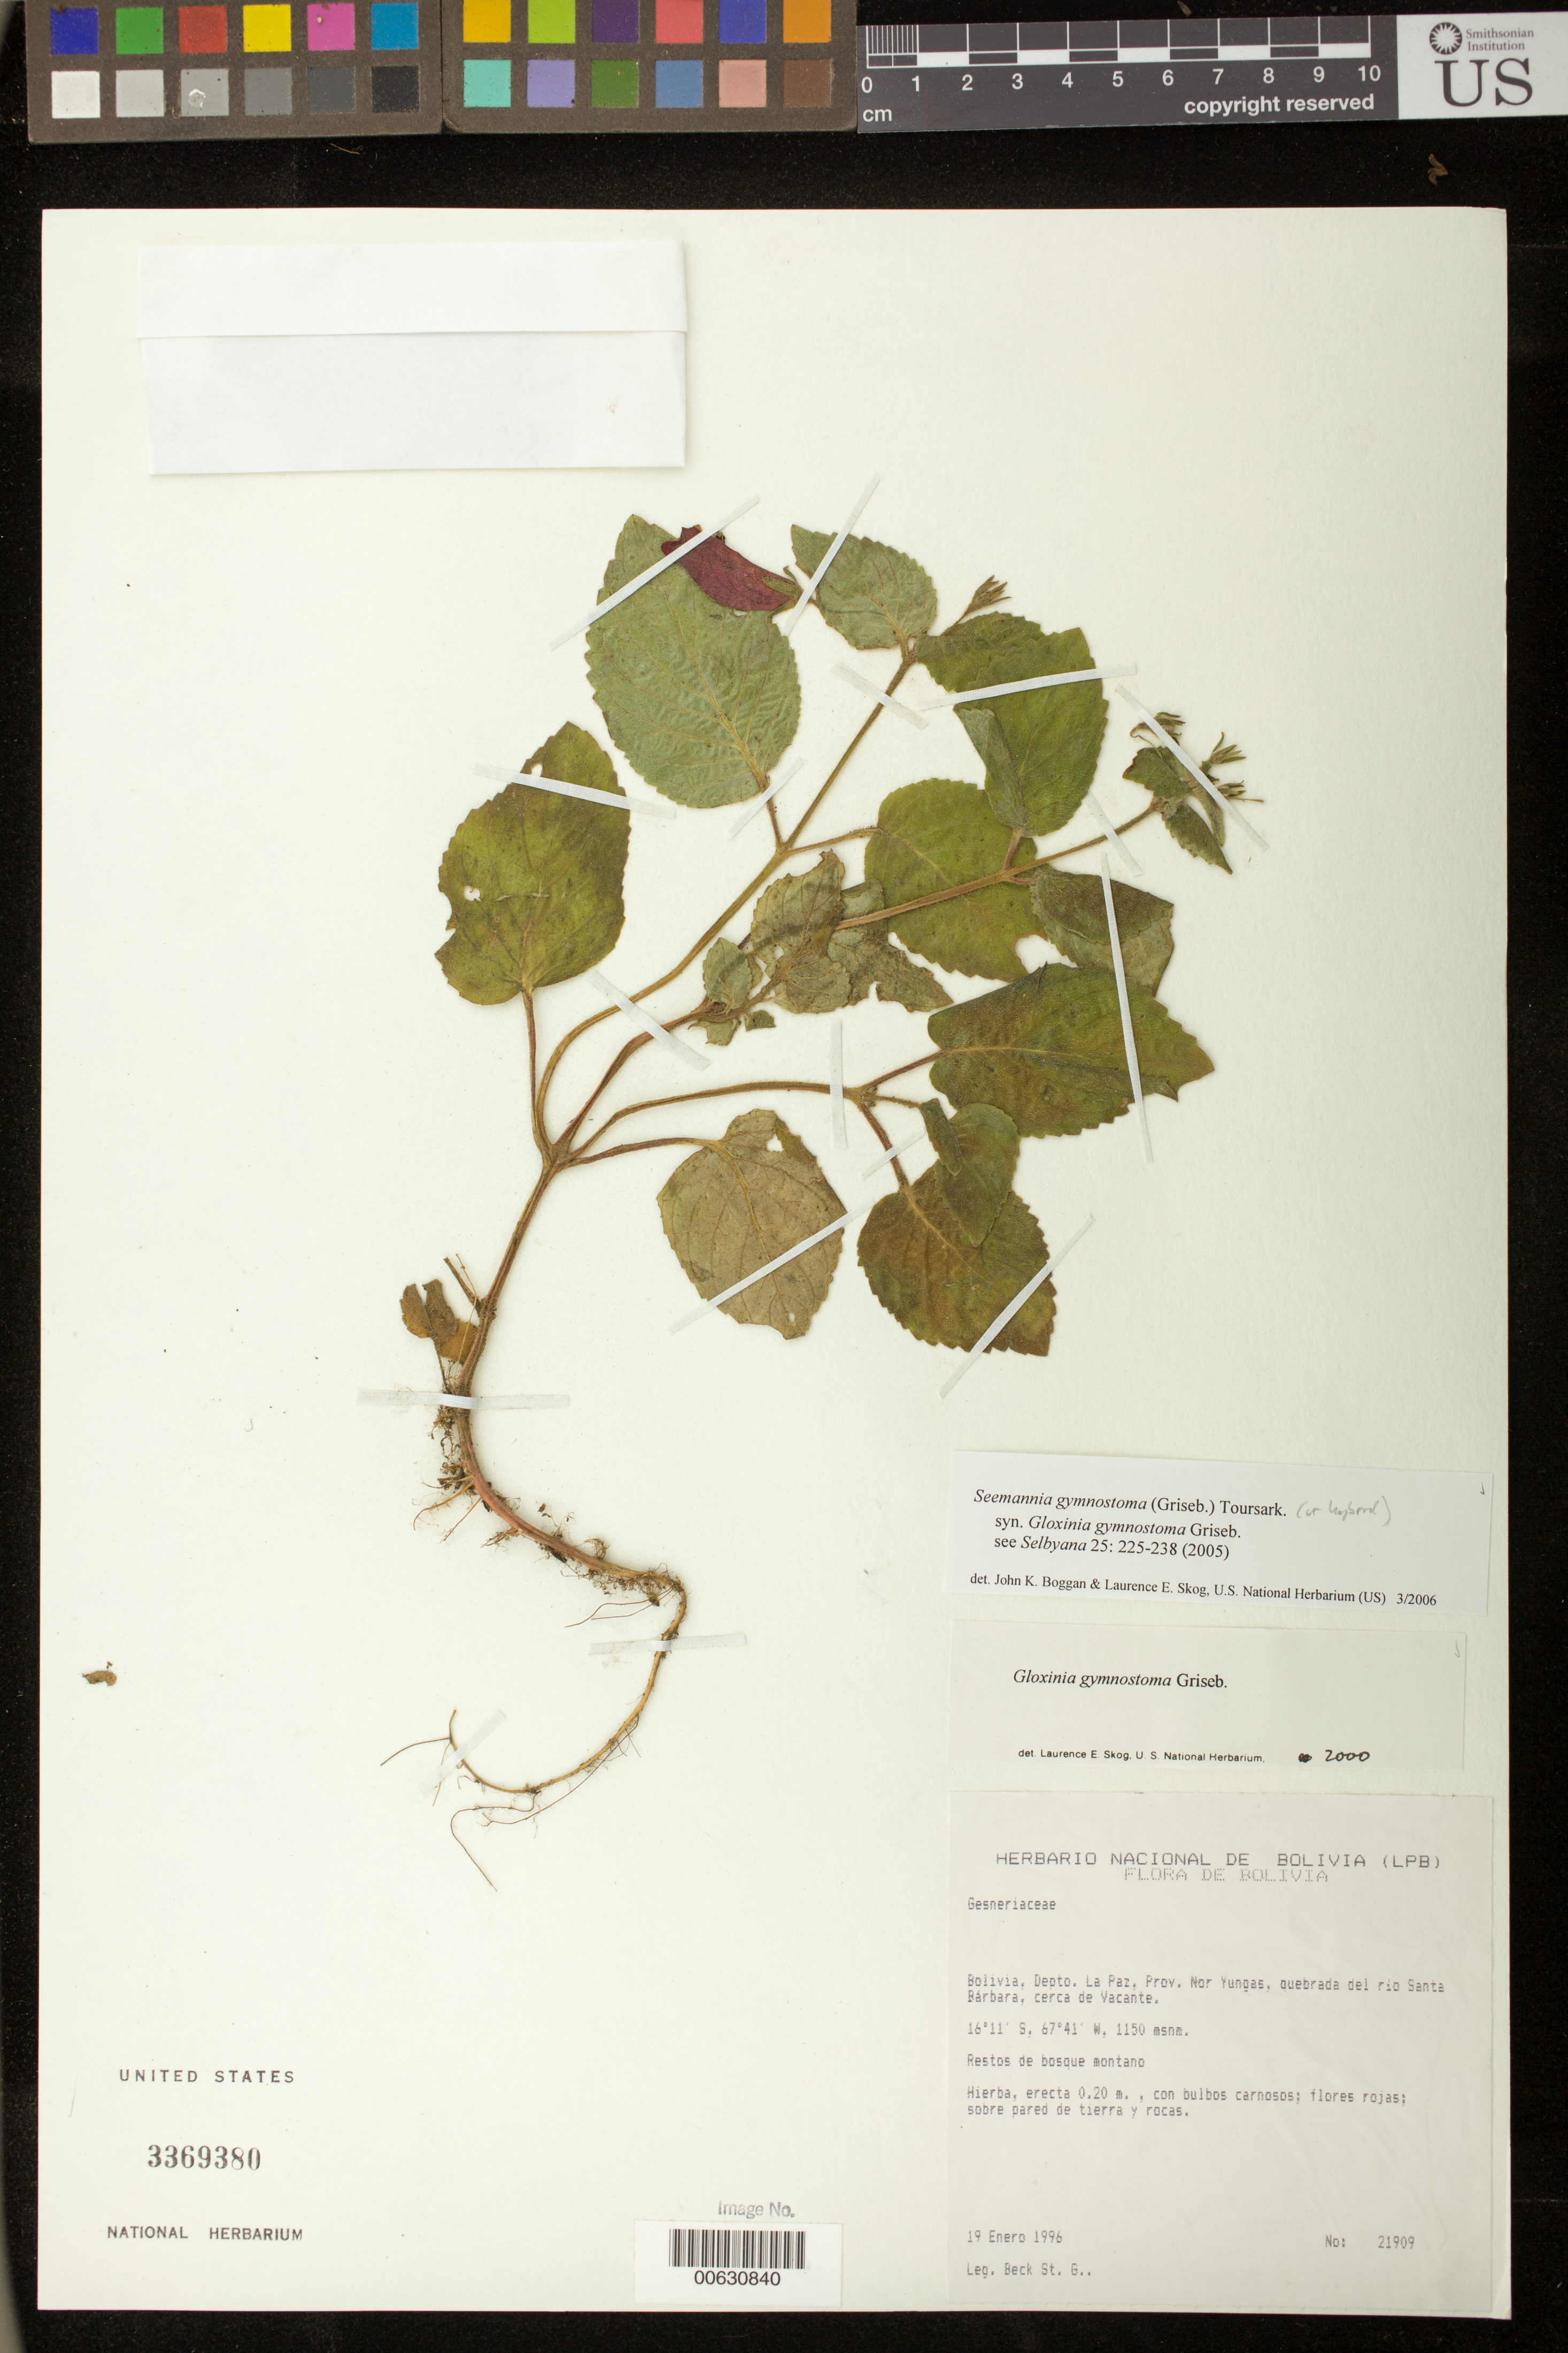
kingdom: Plantae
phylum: Tracheophyta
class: Magnoliopsida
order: Lamiales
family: Gesneriaceae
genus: Seemannia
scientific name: Seemannia gymnostoma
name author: (Griseb.) Toursark.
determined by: Boggan, J. K.; Skog, L. E.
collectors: S. G. Beck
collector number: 21909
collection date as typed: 19 Jan 1996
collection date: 1996-01-19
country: Bolivia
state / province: La Paz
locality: Prov. Nor Yungas, quebrada del río Santa Bárbara, cerca de Vacante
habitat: Restos de bosque montano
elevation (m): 1150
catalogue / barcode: US 3369380